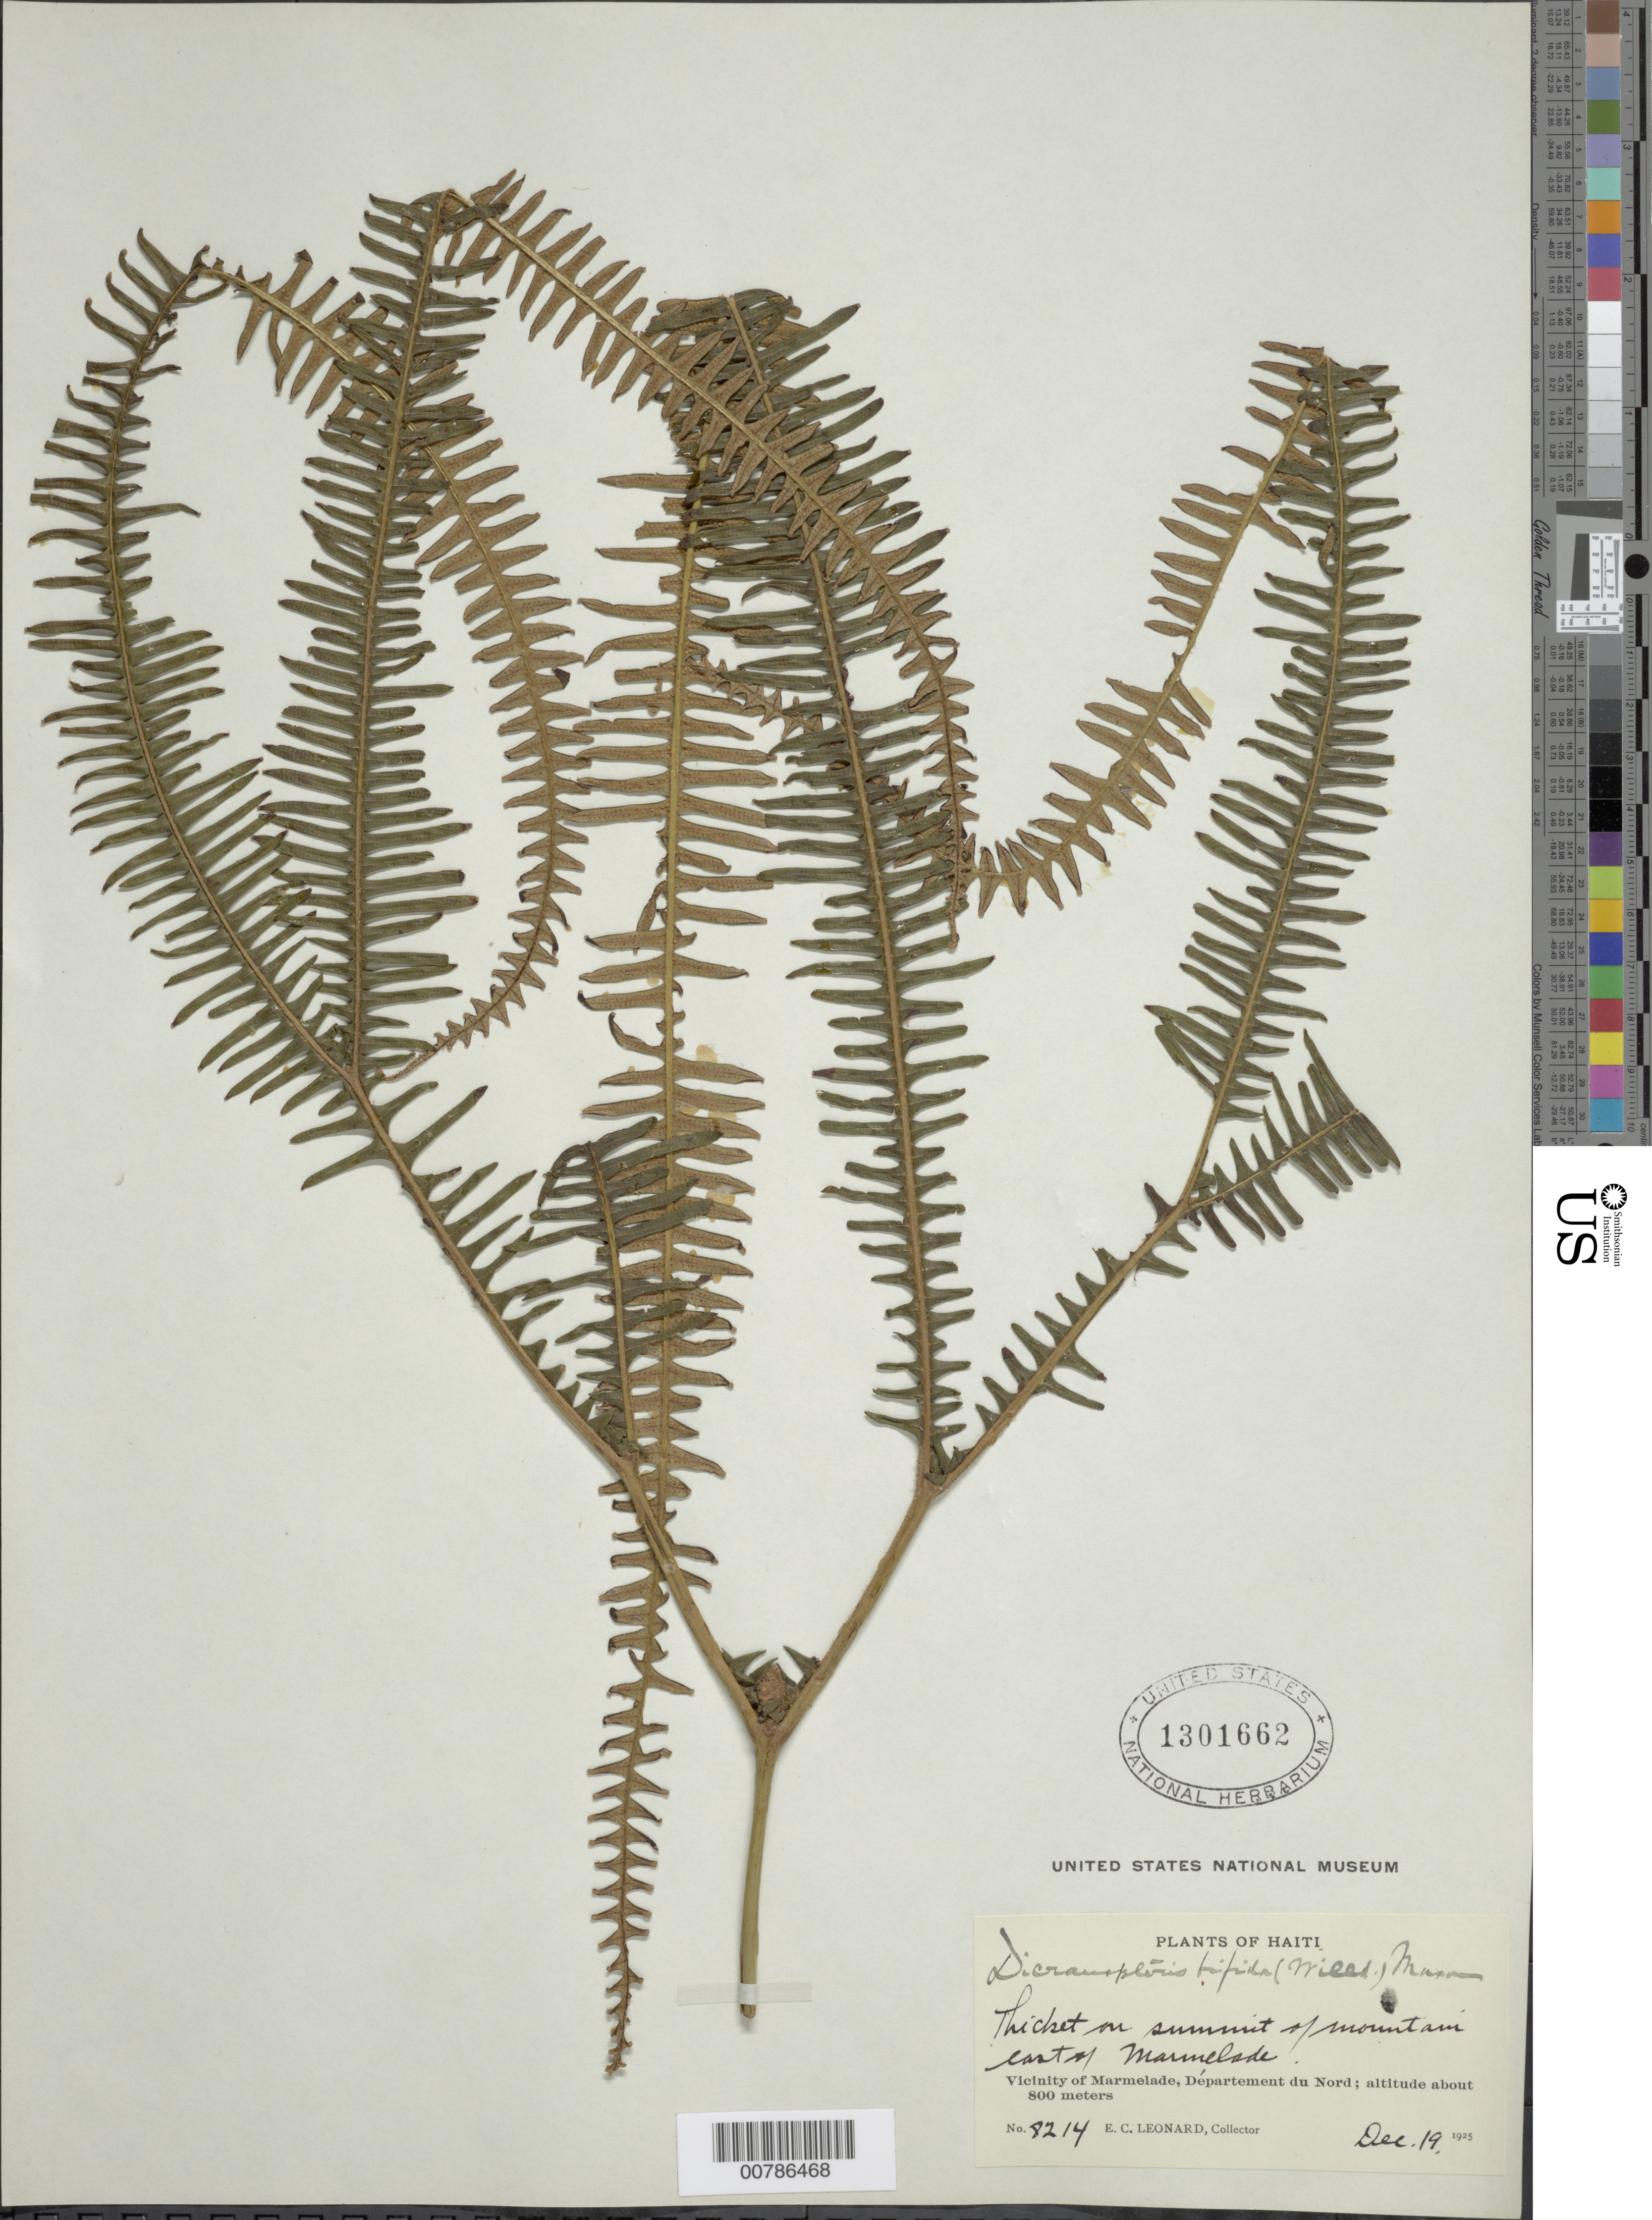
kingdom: Plantae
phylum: Tracheophyta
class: Polypodiopsida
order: Gleicheniales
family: Gleicheniaceae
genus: Sticherus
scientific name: Sticherus bifidus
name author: (Willd.) Ching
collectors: E. C. Leonard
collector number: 8214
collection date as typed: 19 Dec 1925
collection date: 1925-12-19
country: Haiti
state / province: Nord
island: Hispaniola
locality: Marmelade, E of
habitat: Thicket on summit of mountain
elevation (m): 800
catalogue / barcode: US 1301662